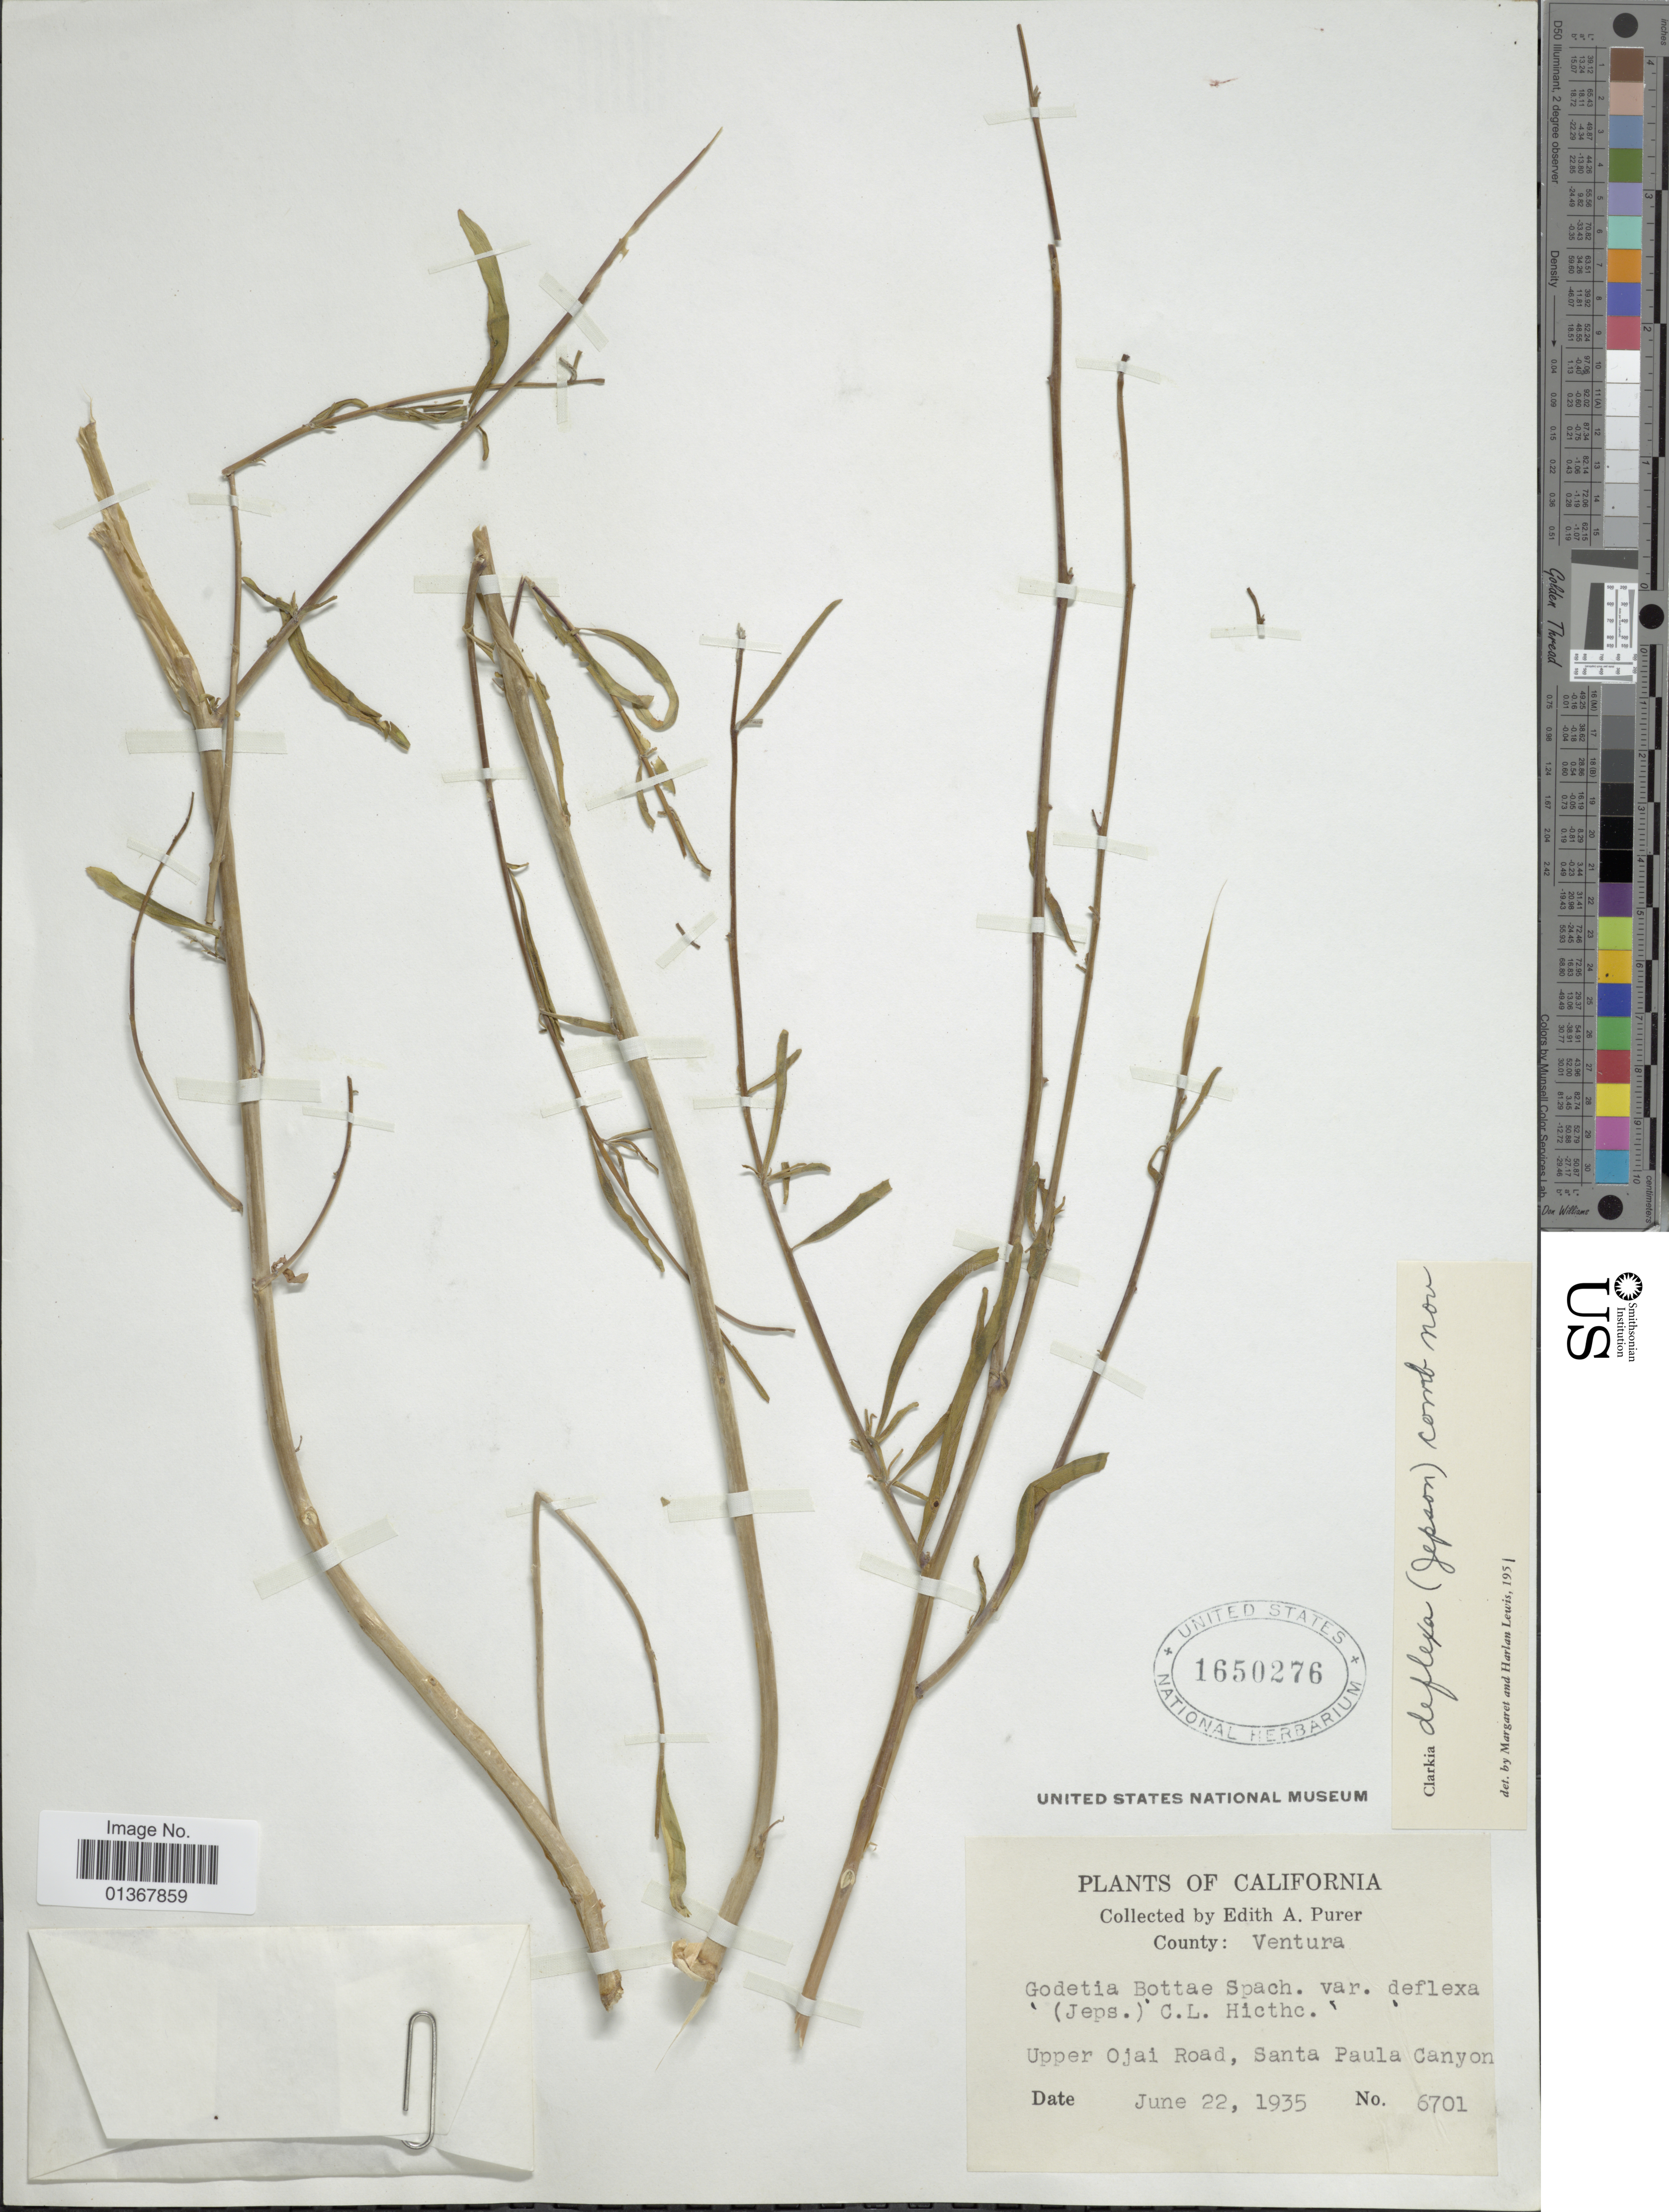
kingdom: Plantae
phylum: Tracheophyta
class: Magnoliopsida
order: Myrtales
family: Onagraceae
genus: Clarkia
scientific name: Clarkia bottae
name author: (Spach) F. H. Lewis & M.E. Lewis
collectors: E. Purer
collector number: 6701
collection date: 1935-06-22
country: United States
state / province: California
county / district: Ventura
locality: Ventura, Upper Ojai Road, Santa Paula Canyon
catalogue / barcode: US 1650276